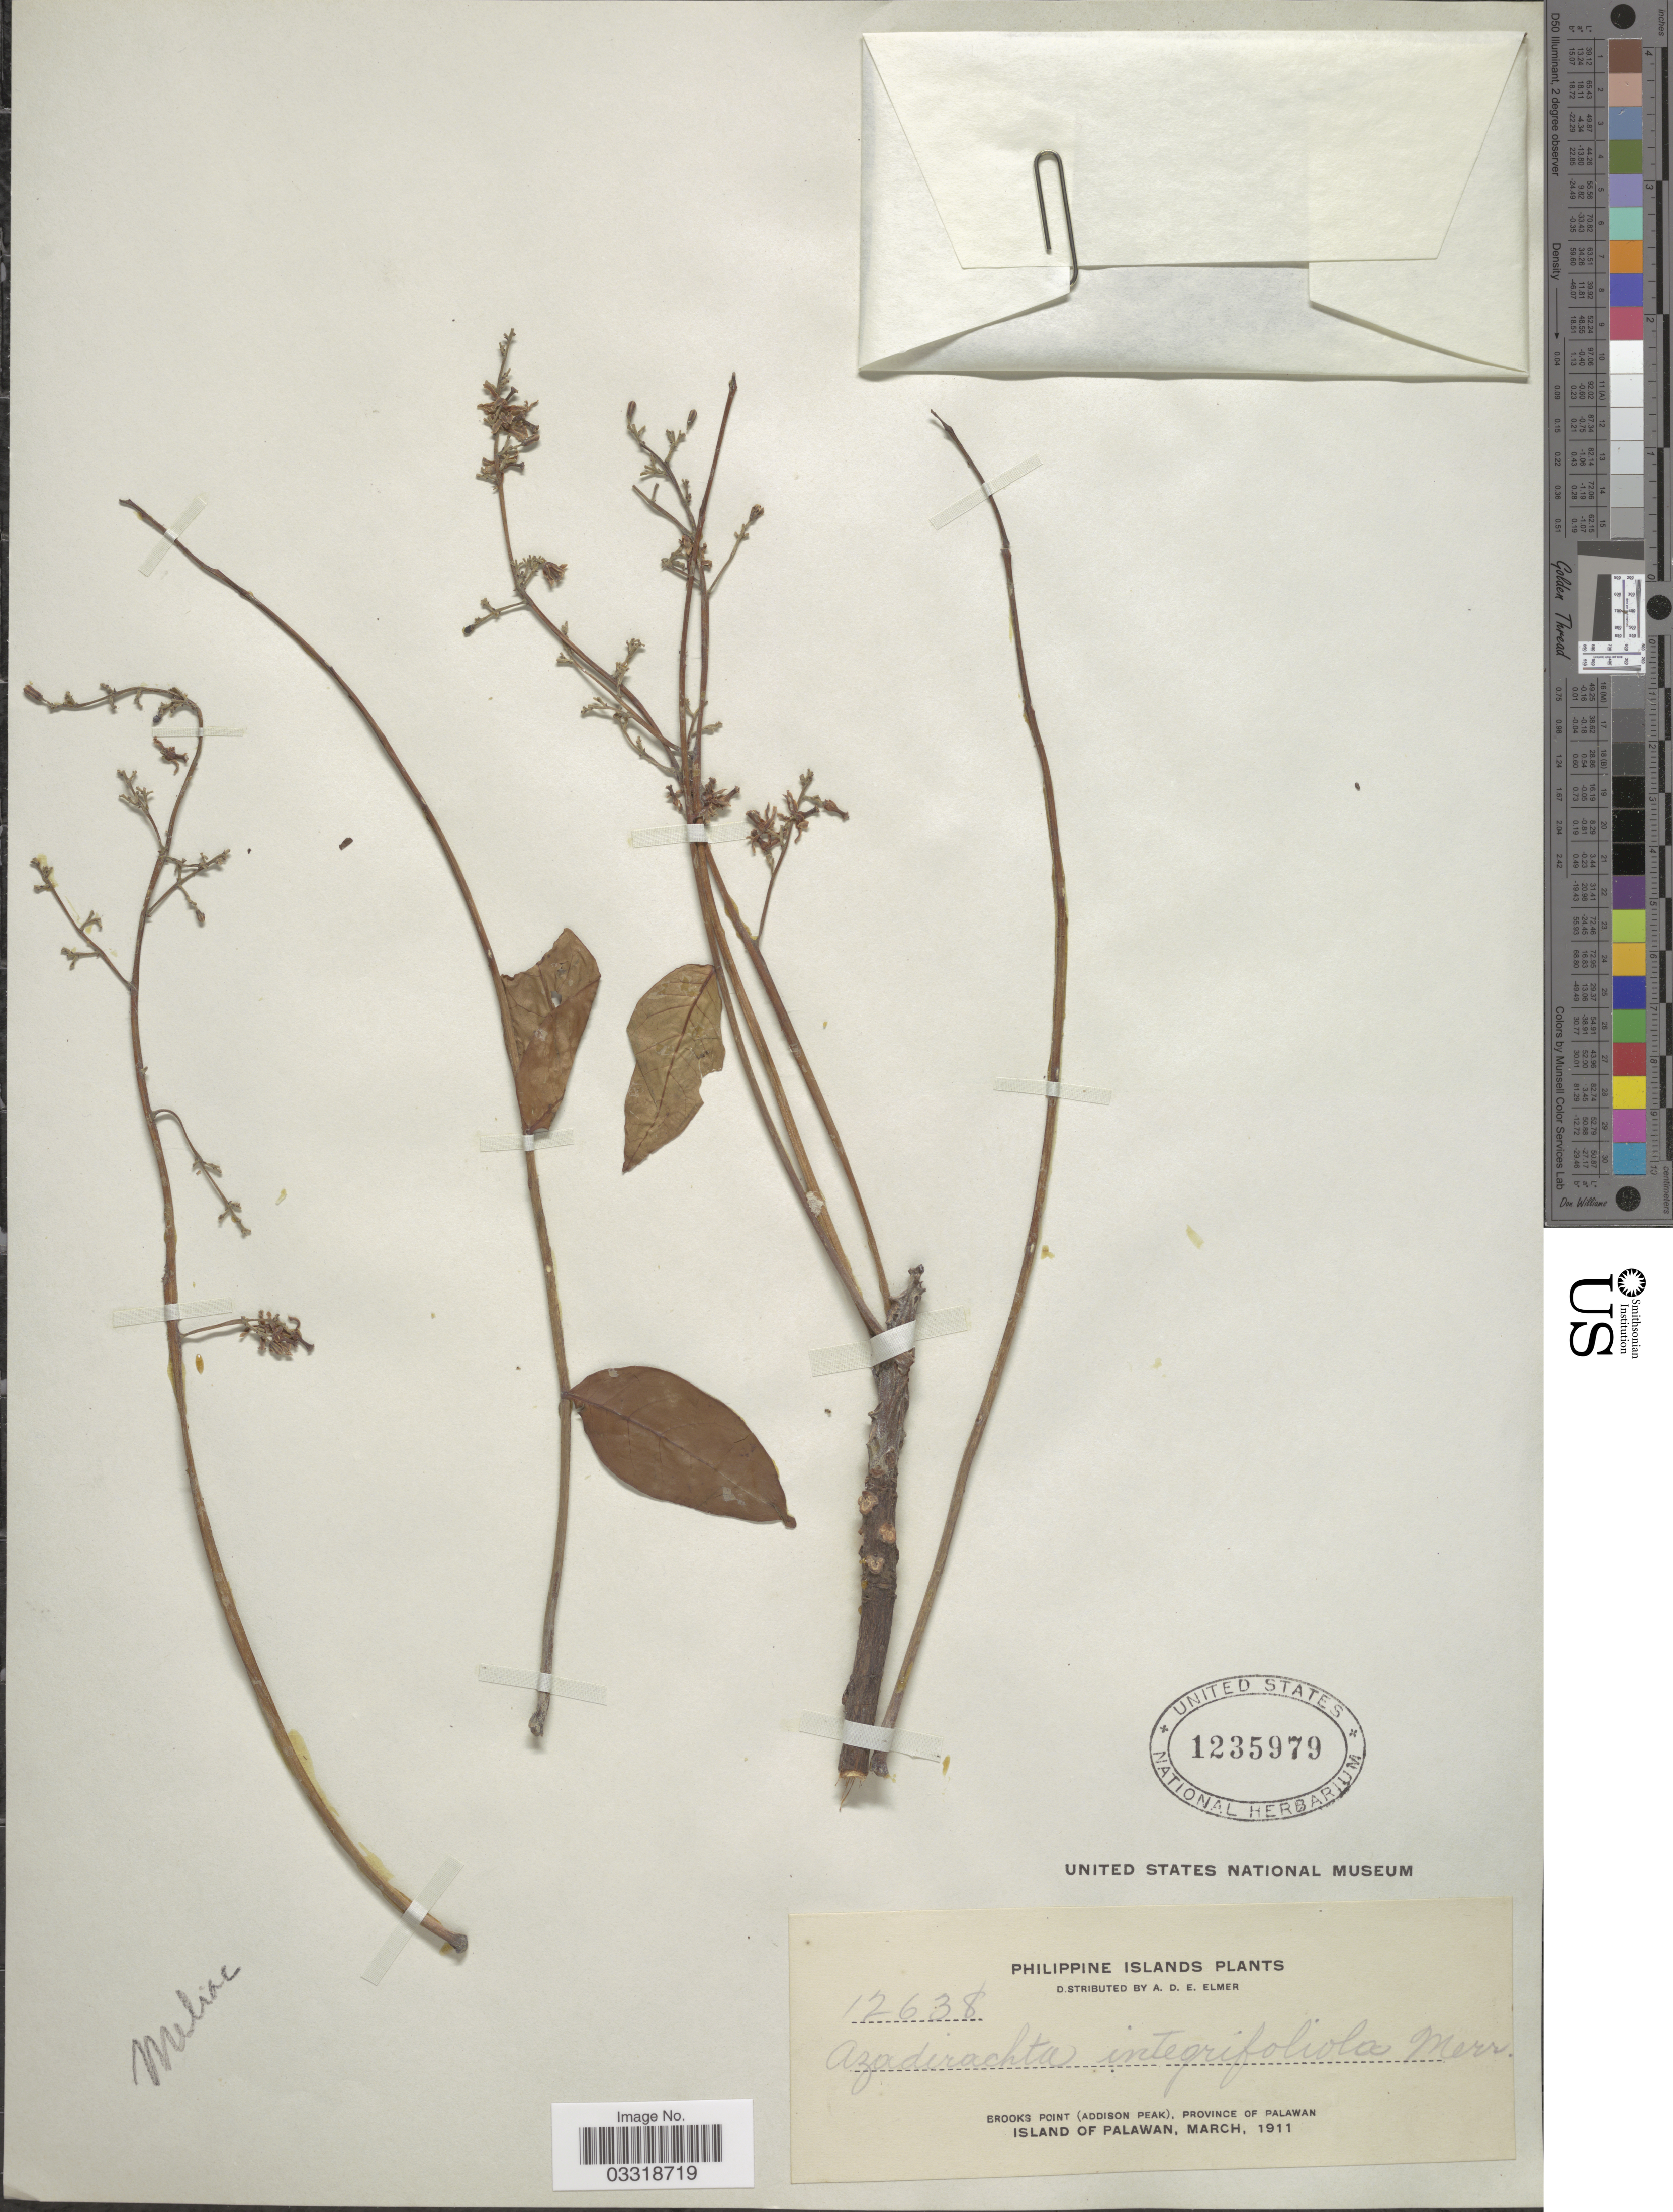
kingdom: Plantae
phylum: Tracheophyta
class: Magnoliopsida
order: Sapindales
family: Meliaceae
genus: Azadirachta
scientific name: Azadirachta excelsa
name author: (Jack) Jacobs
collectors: A. D. E. Elmer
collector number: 12638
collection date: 1911-03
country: Philippines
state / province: Mimaropa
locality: Philippine Islands. Brooks Point (Addison Peak), Province of Palawan. Island of Palawan.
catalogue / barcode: US 1235979